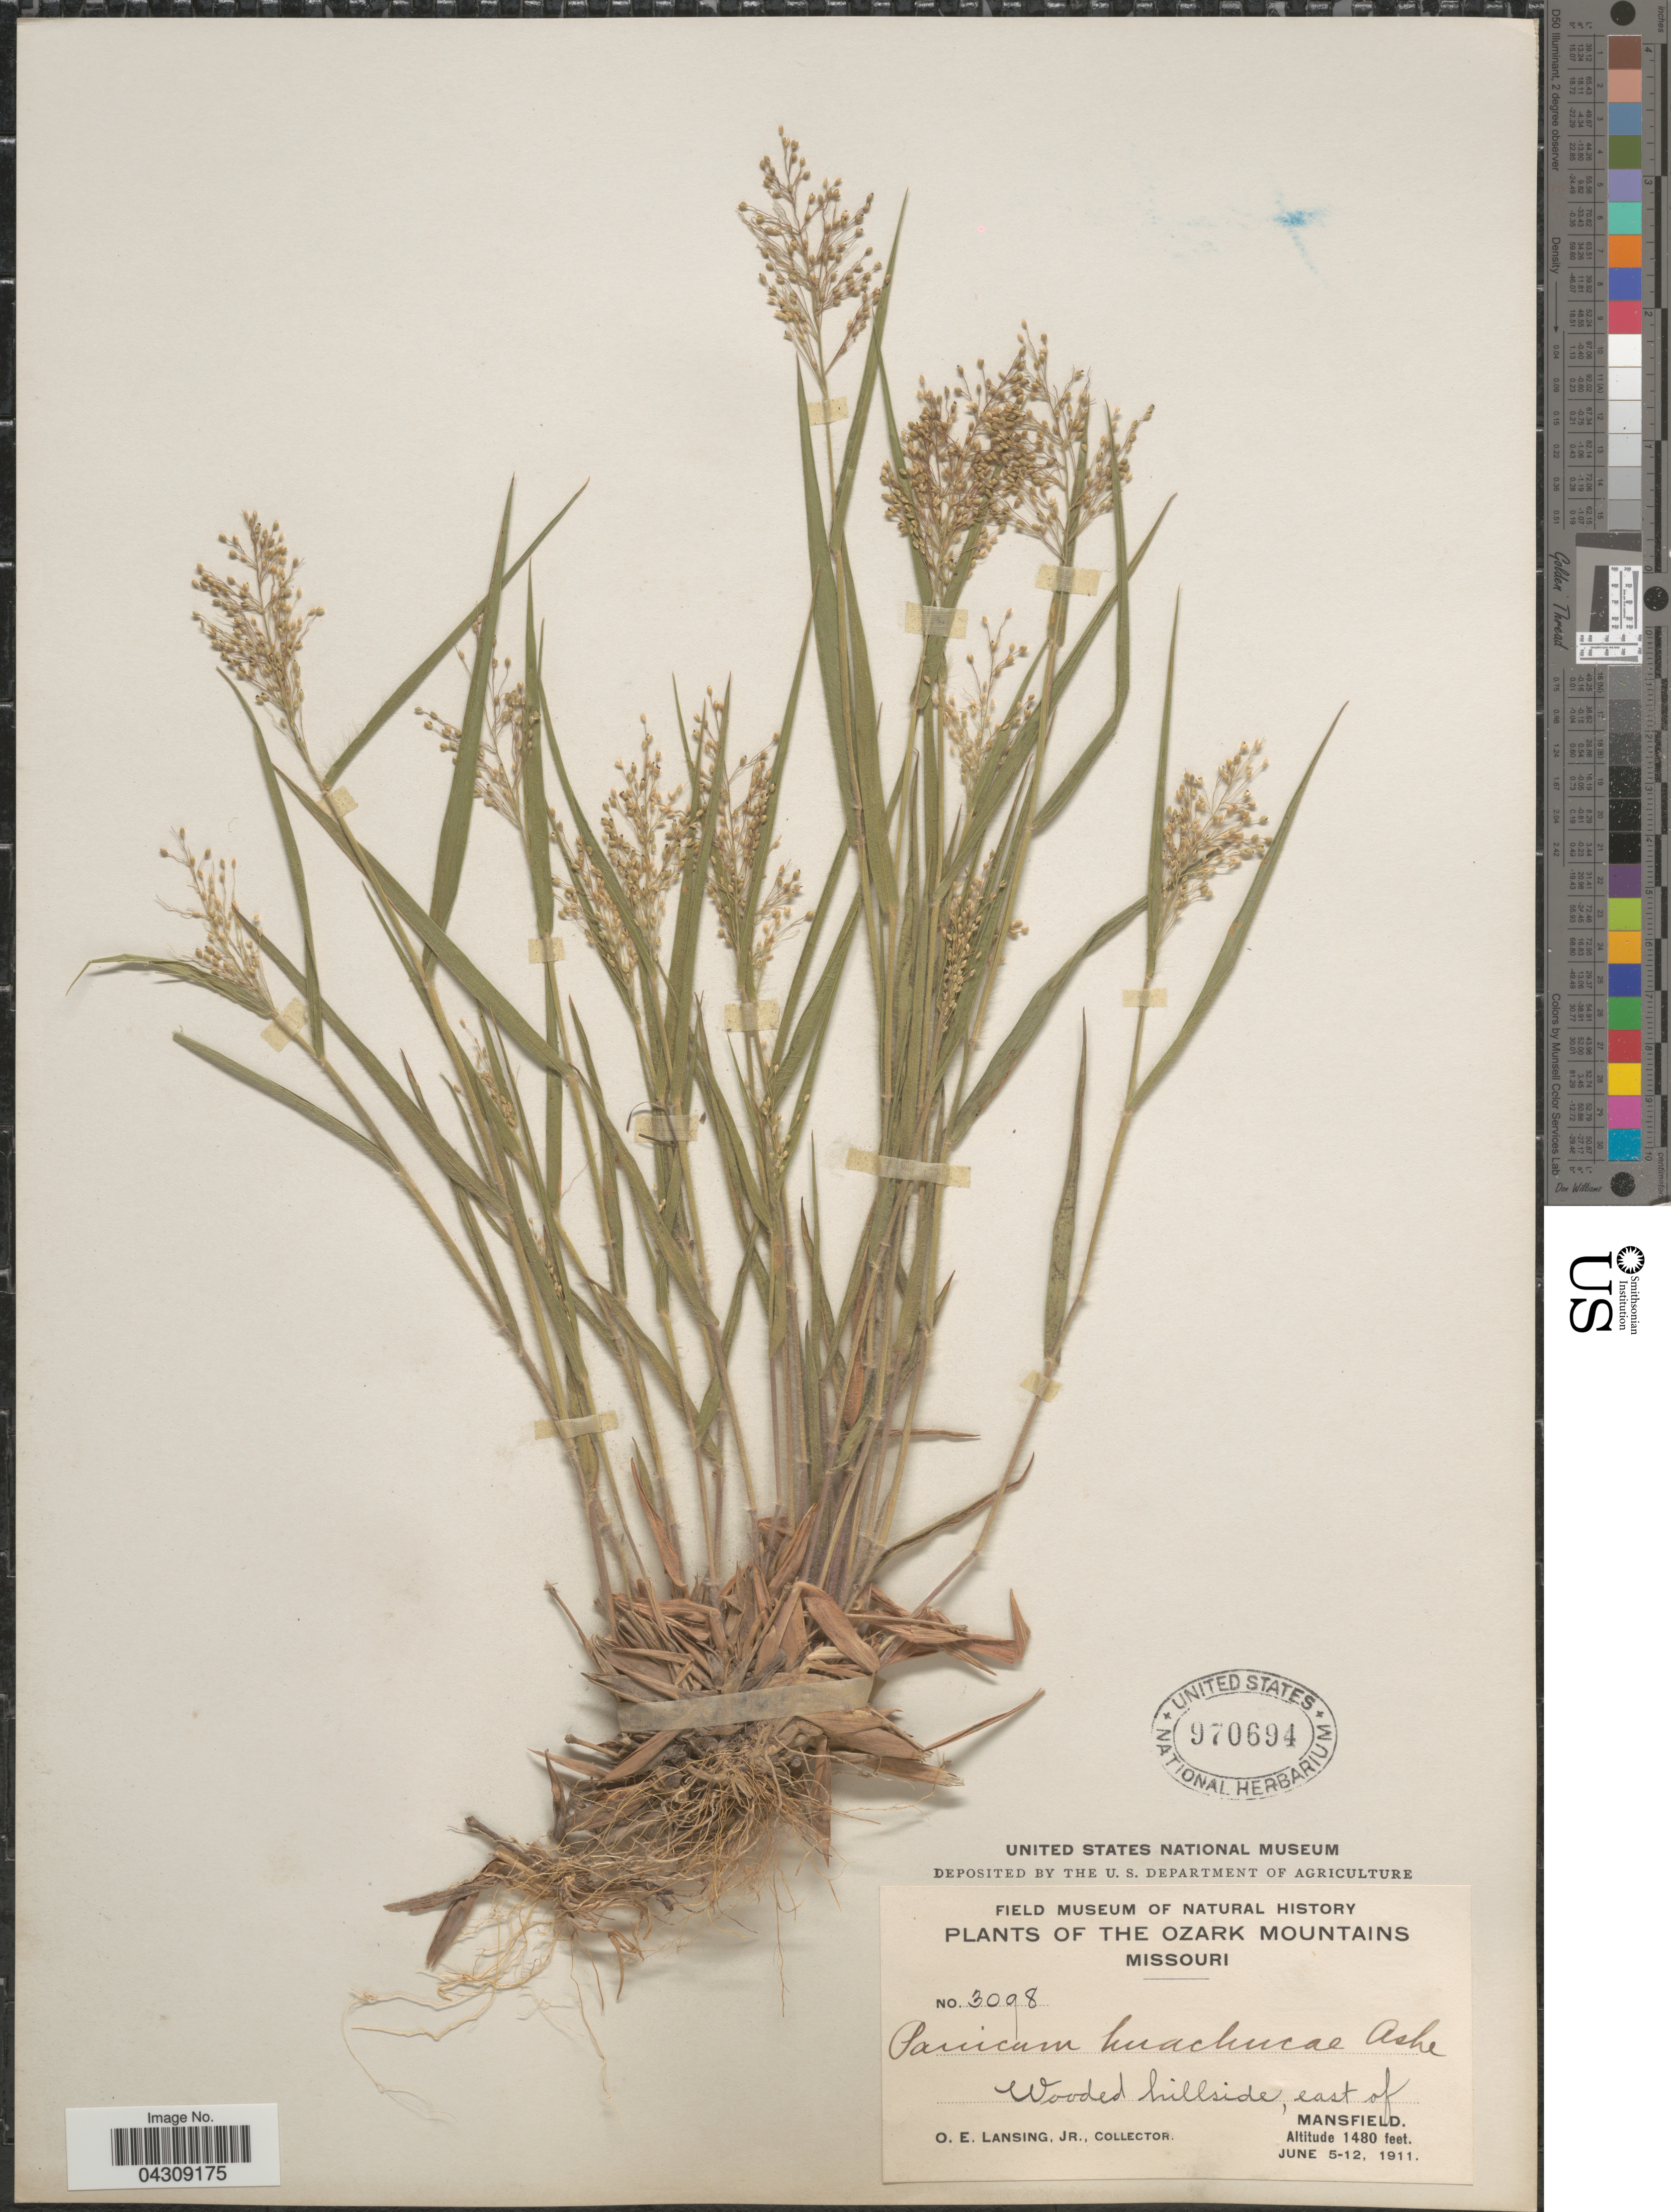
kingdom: Plantae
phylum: Tracheophyta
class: Liliopsida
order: Poales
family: Poaceae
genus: Dichanthelium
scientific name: Dichanthelium acuminatum var. acuminatum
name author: (Sw.) Gould & C.A. Clark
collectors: O. Lansing Jr.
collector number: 3098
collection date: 1911-06-05/1911-06-12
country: United States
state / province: Missouri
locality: The Ozark Mountains. Wooded hillside, east of Mansfield.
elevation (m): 451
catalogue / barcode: US 970694